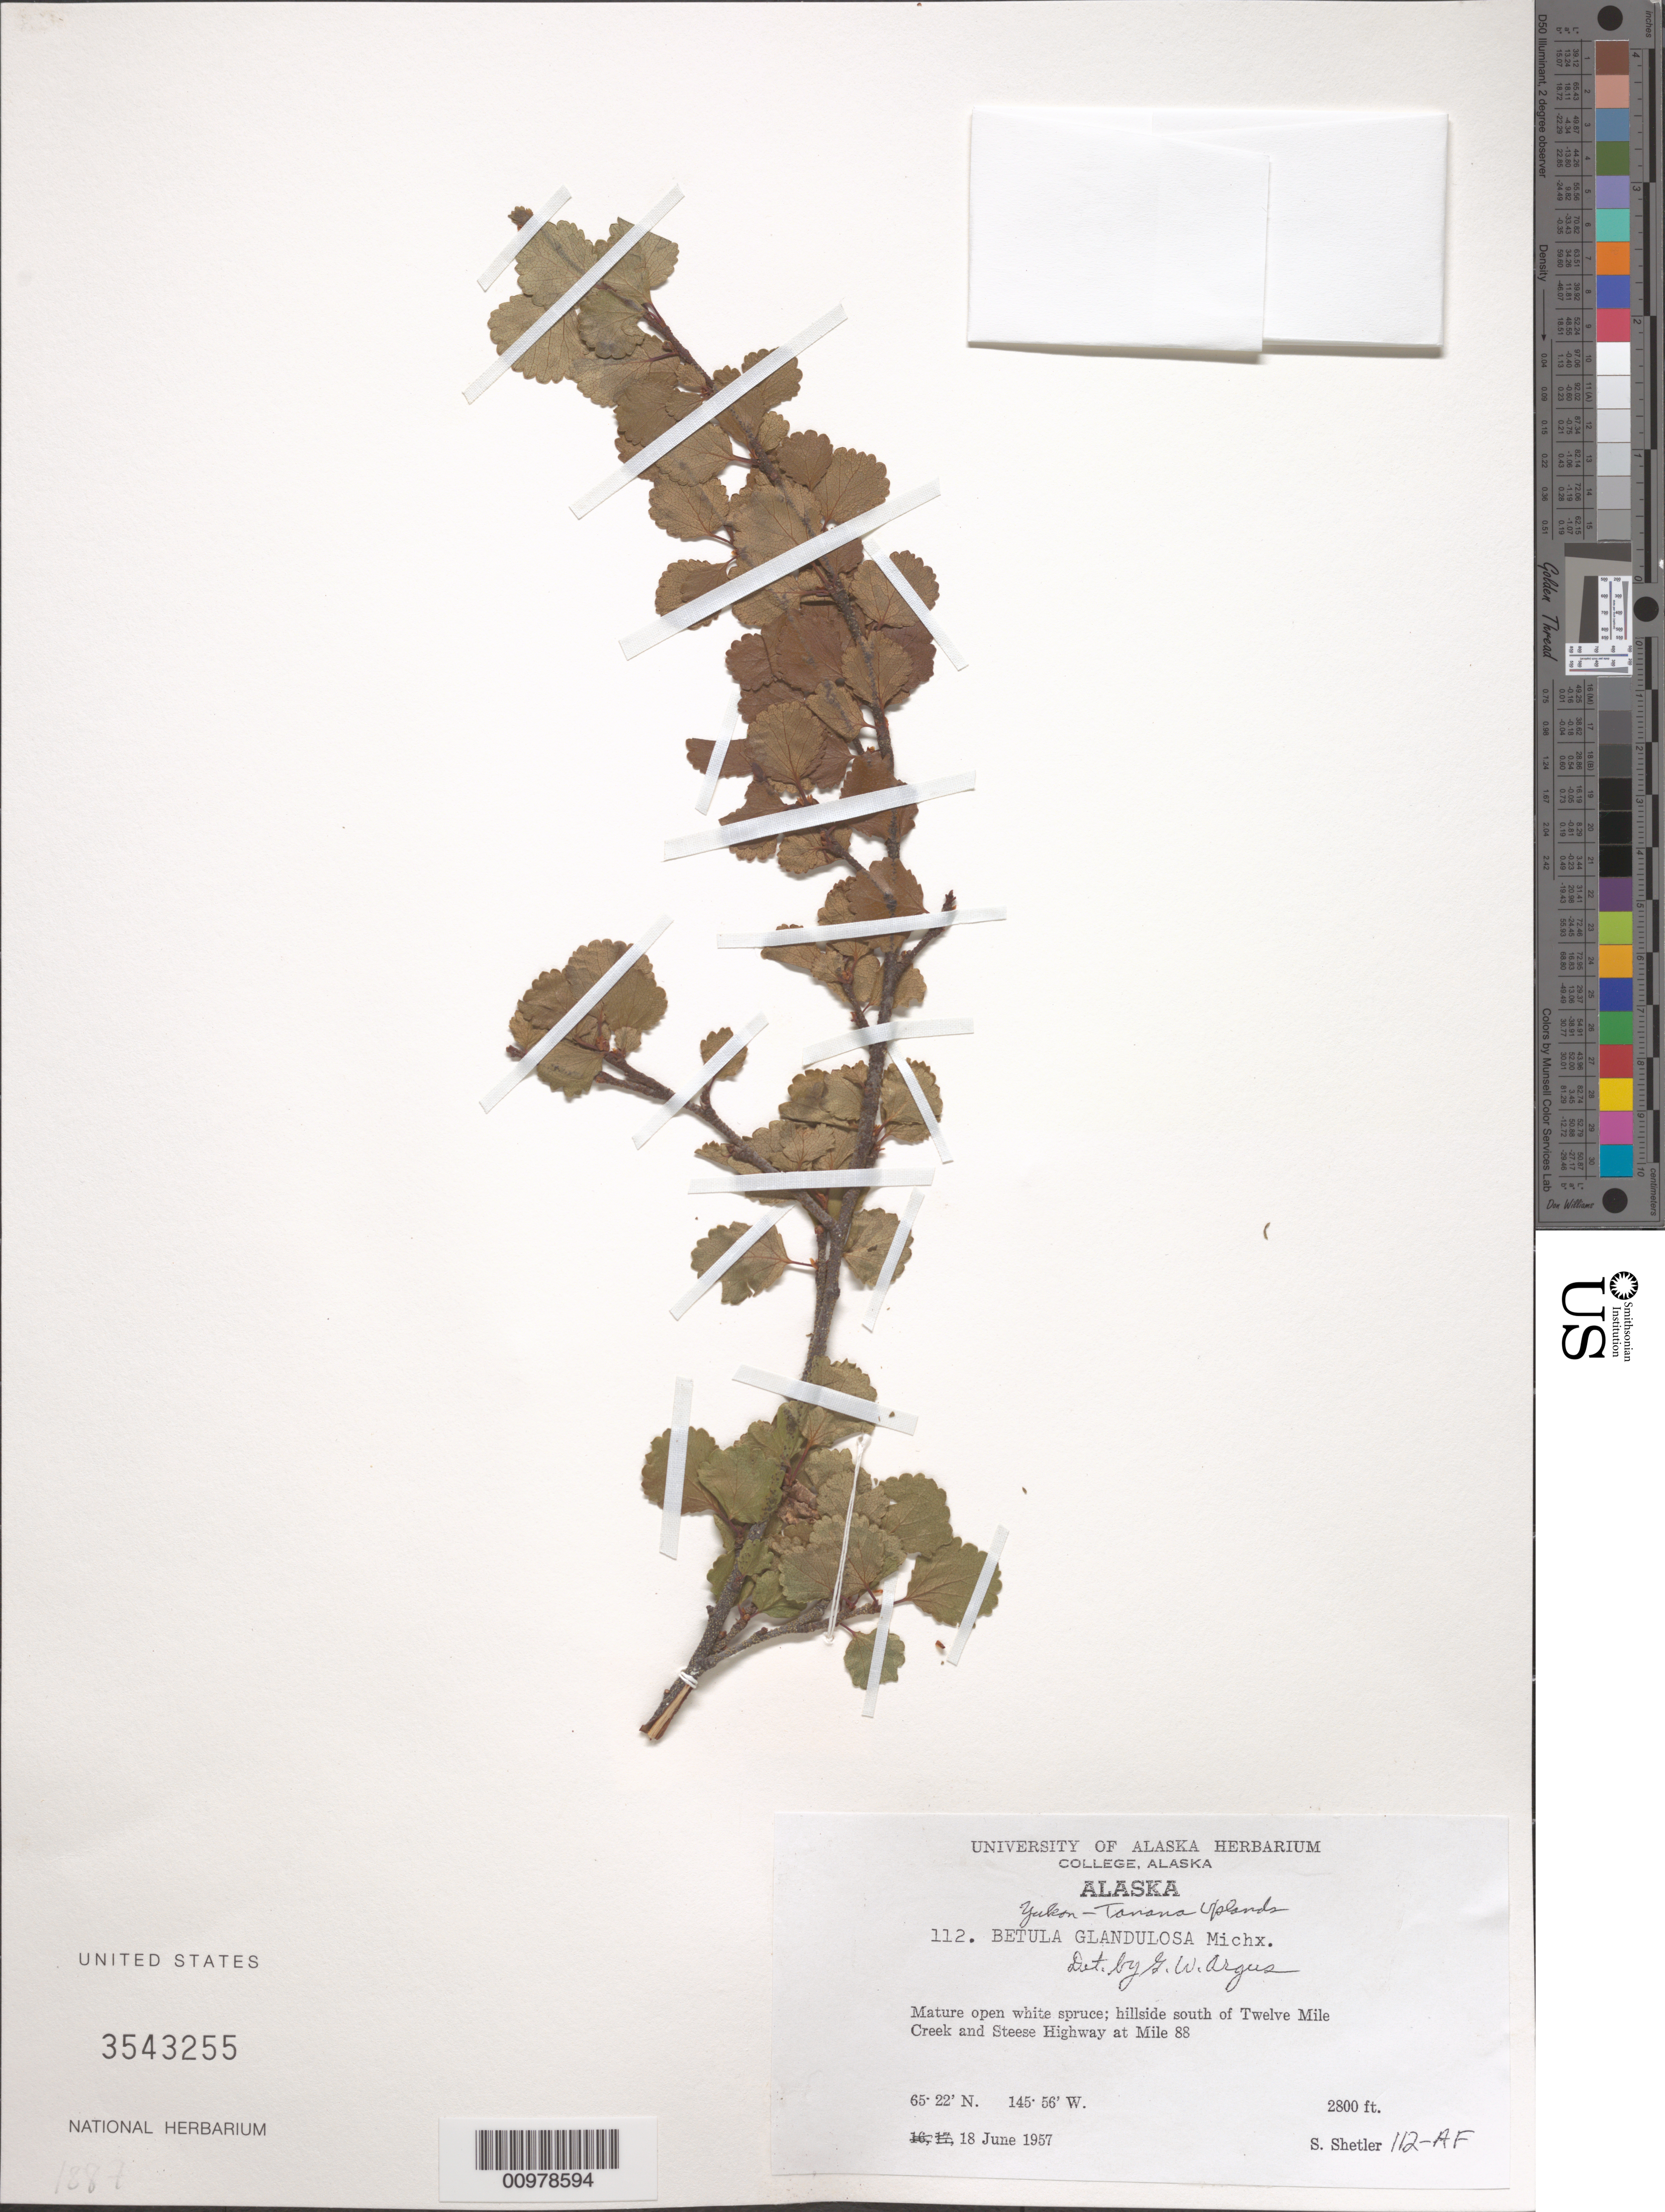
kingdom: Plantae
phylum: Tracheophyta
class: Magnoliopsida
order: Fagales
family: Betulaceae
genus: Betula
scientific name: Betula glandulosa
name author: Michx.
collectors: S. Shetler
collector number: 112-AF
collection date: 1957-06-18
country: United States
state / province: Alaska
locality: Yukon - Tanana Uplands. Hillside south of Twelve Mile Creek and Steese Highway at Mile 88.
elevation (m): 853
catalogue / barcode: US 3543255